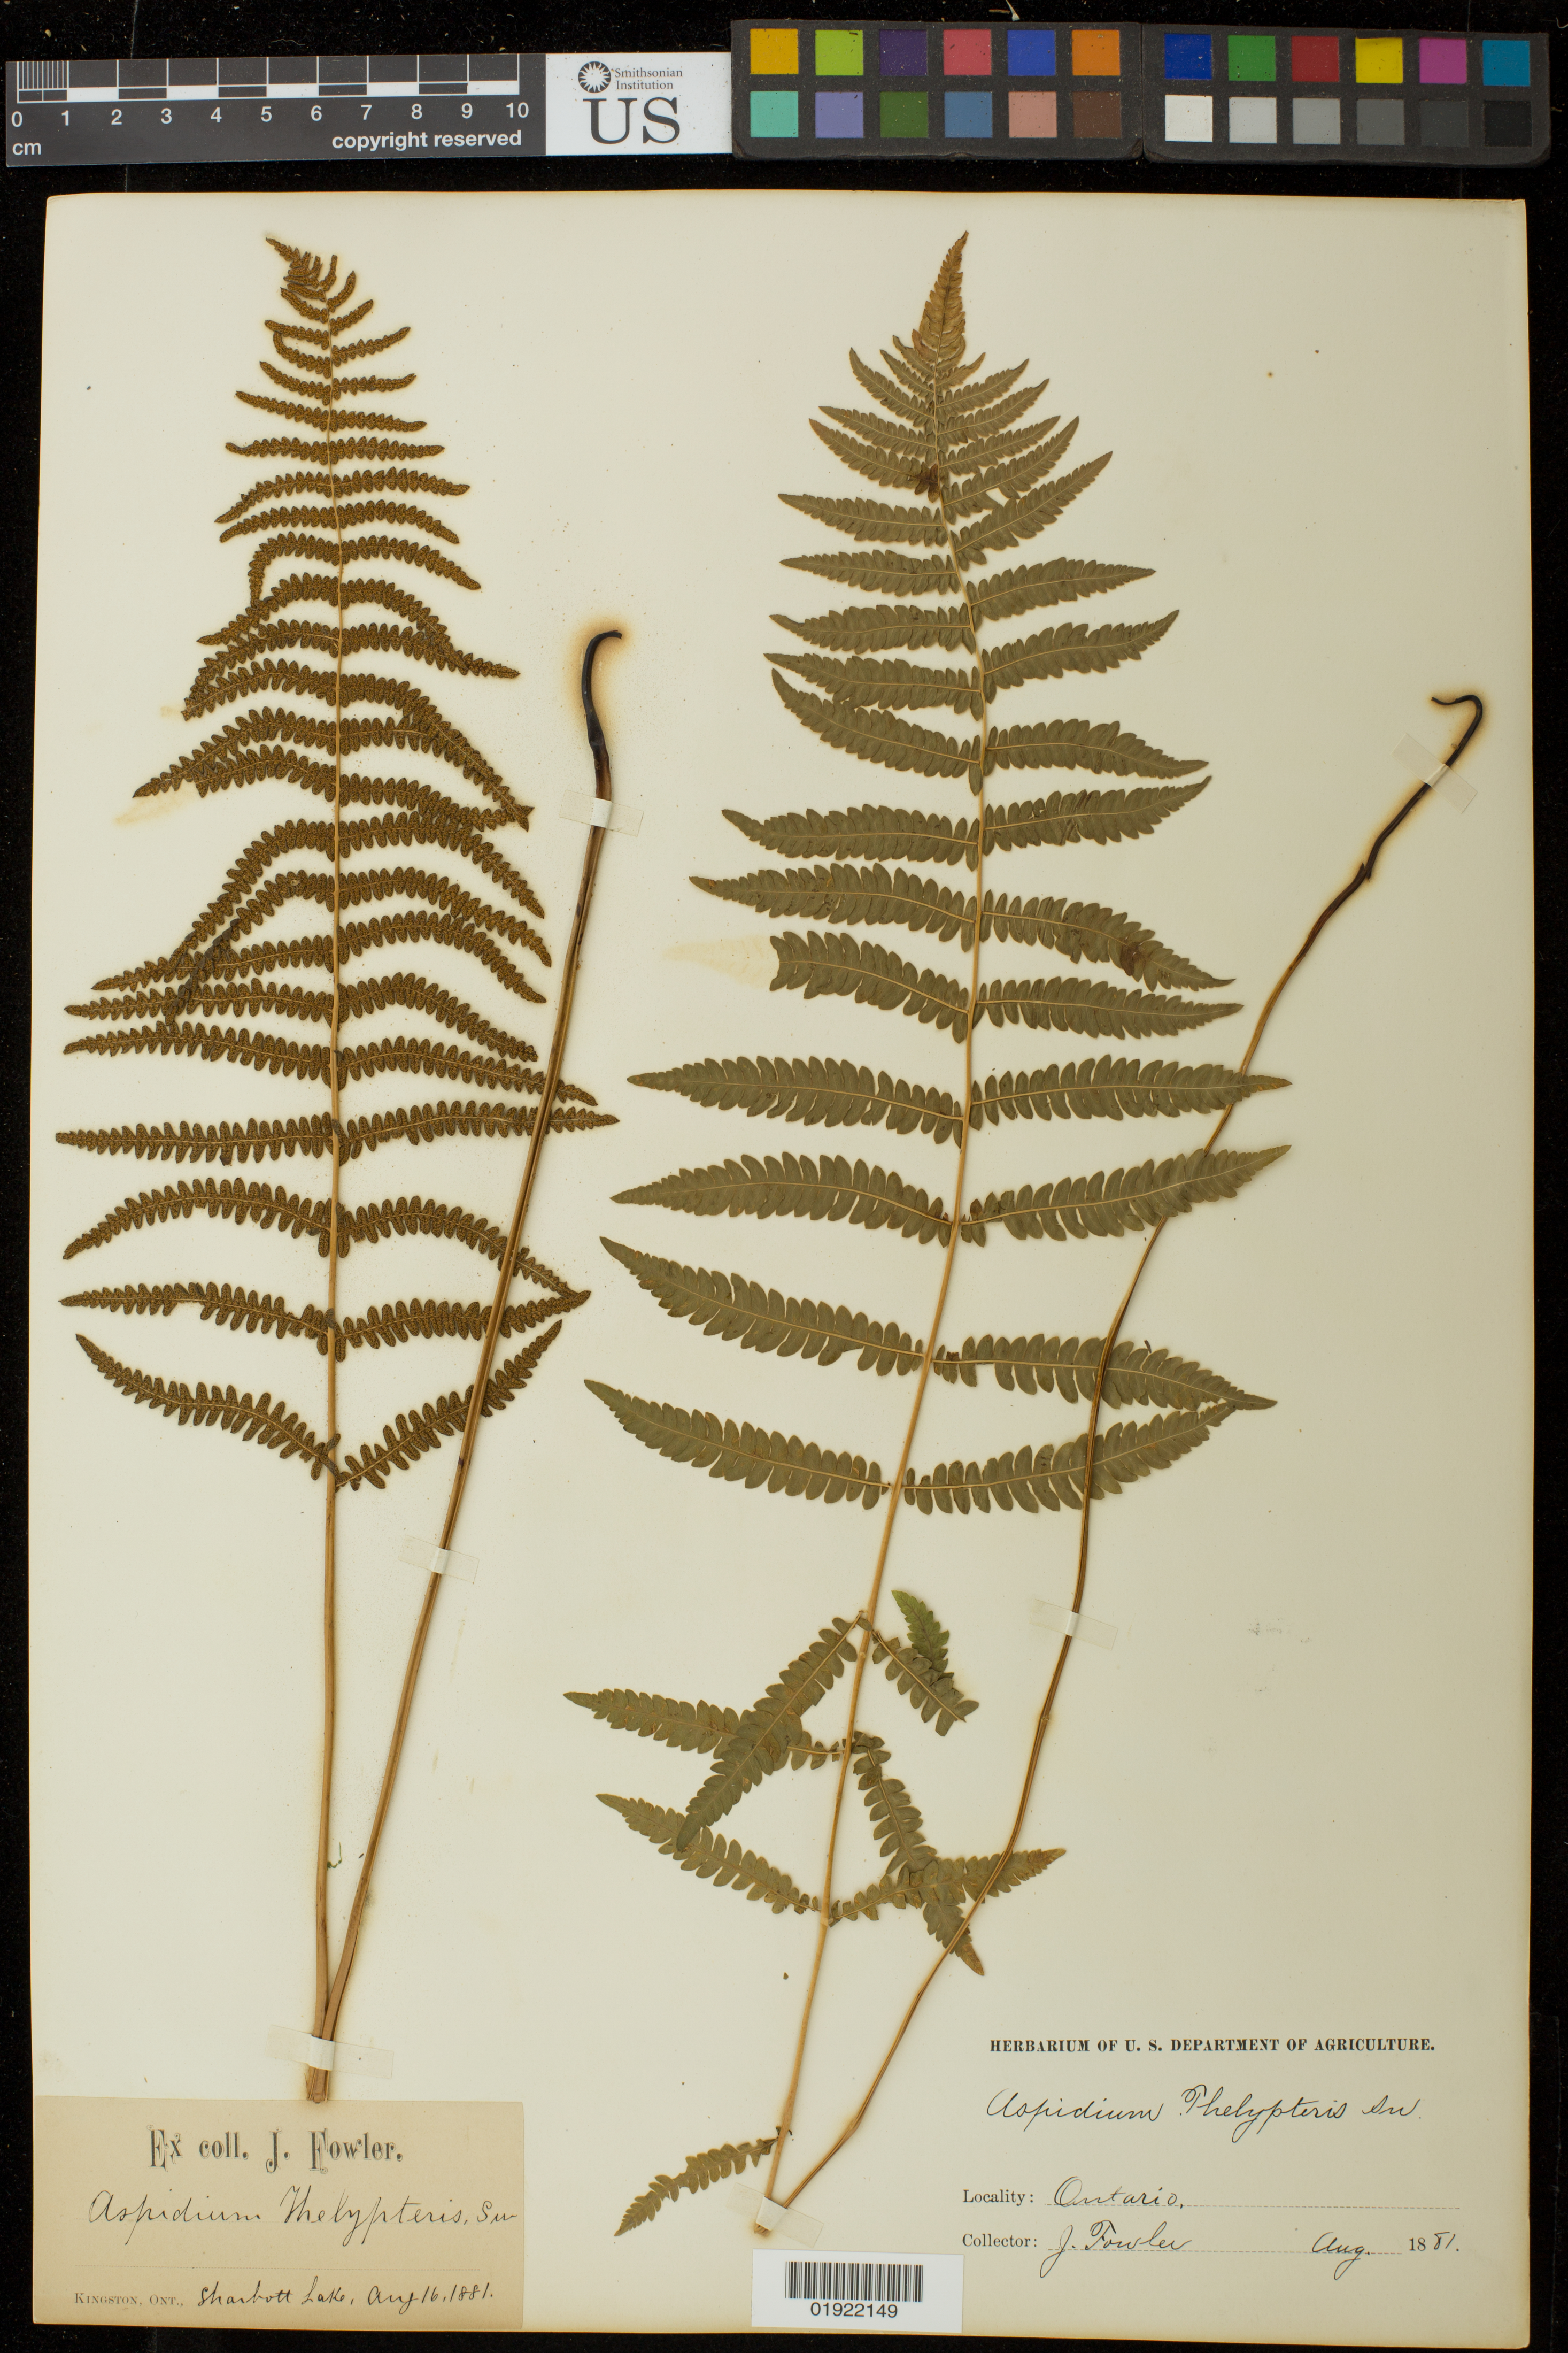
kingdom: Plantae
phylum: Tracheophyta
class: Polypodiopsida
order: Polypodiales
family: Thelypteridaceae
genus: Thelypteris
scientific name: Thelypteris palustris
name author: (Salisb.) Schott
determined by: Schott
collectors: J. P. Fowler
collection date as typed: Aug 1881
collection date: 1881-08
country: Canada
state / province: Ontario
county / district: Frontenac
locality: Kingston, Ont. Sharbott Lake